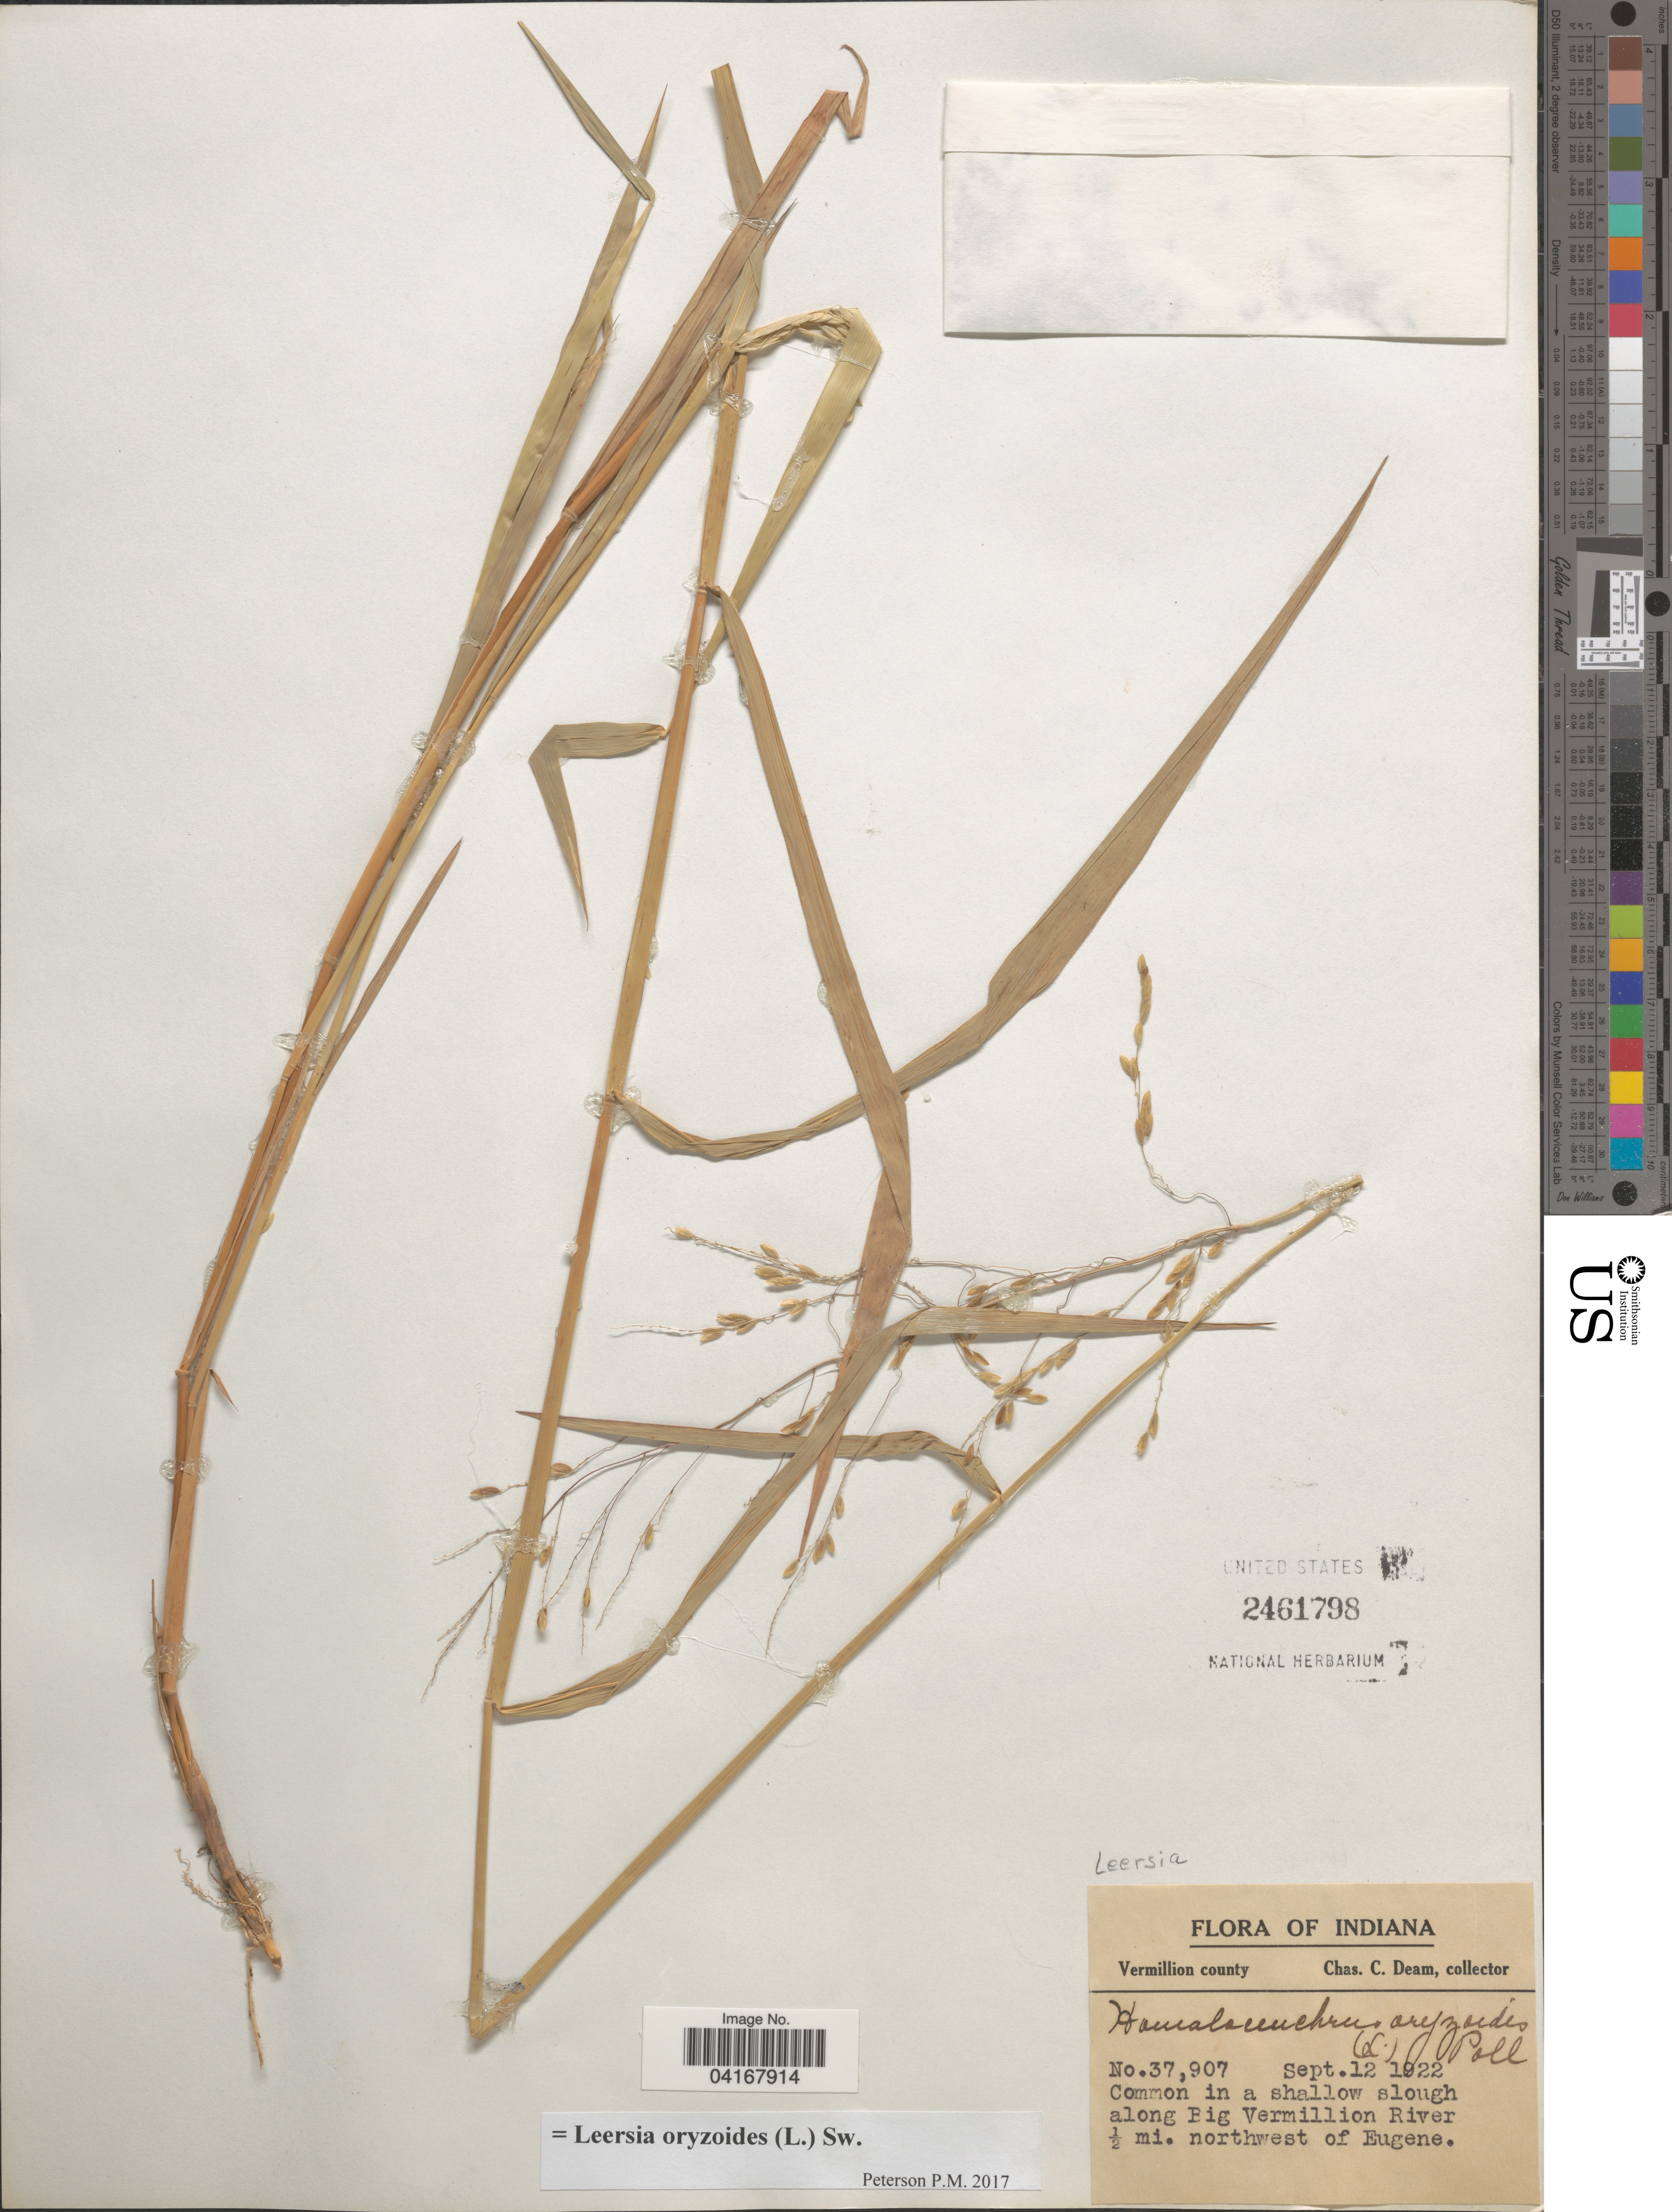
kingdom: Plantae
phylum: Tracheophyta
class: Liliopsida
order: Poales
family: Poaceae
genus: Leersia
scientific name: Leersia oryzoides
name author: (L.) Sw.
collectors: C. C. Deam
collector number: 37907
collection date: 1922-09-12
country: United States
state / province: Indiana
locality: Vermillion county. Along Big Vermillion River ½ mi. northwest of Eugene.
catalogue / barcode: US 2461798